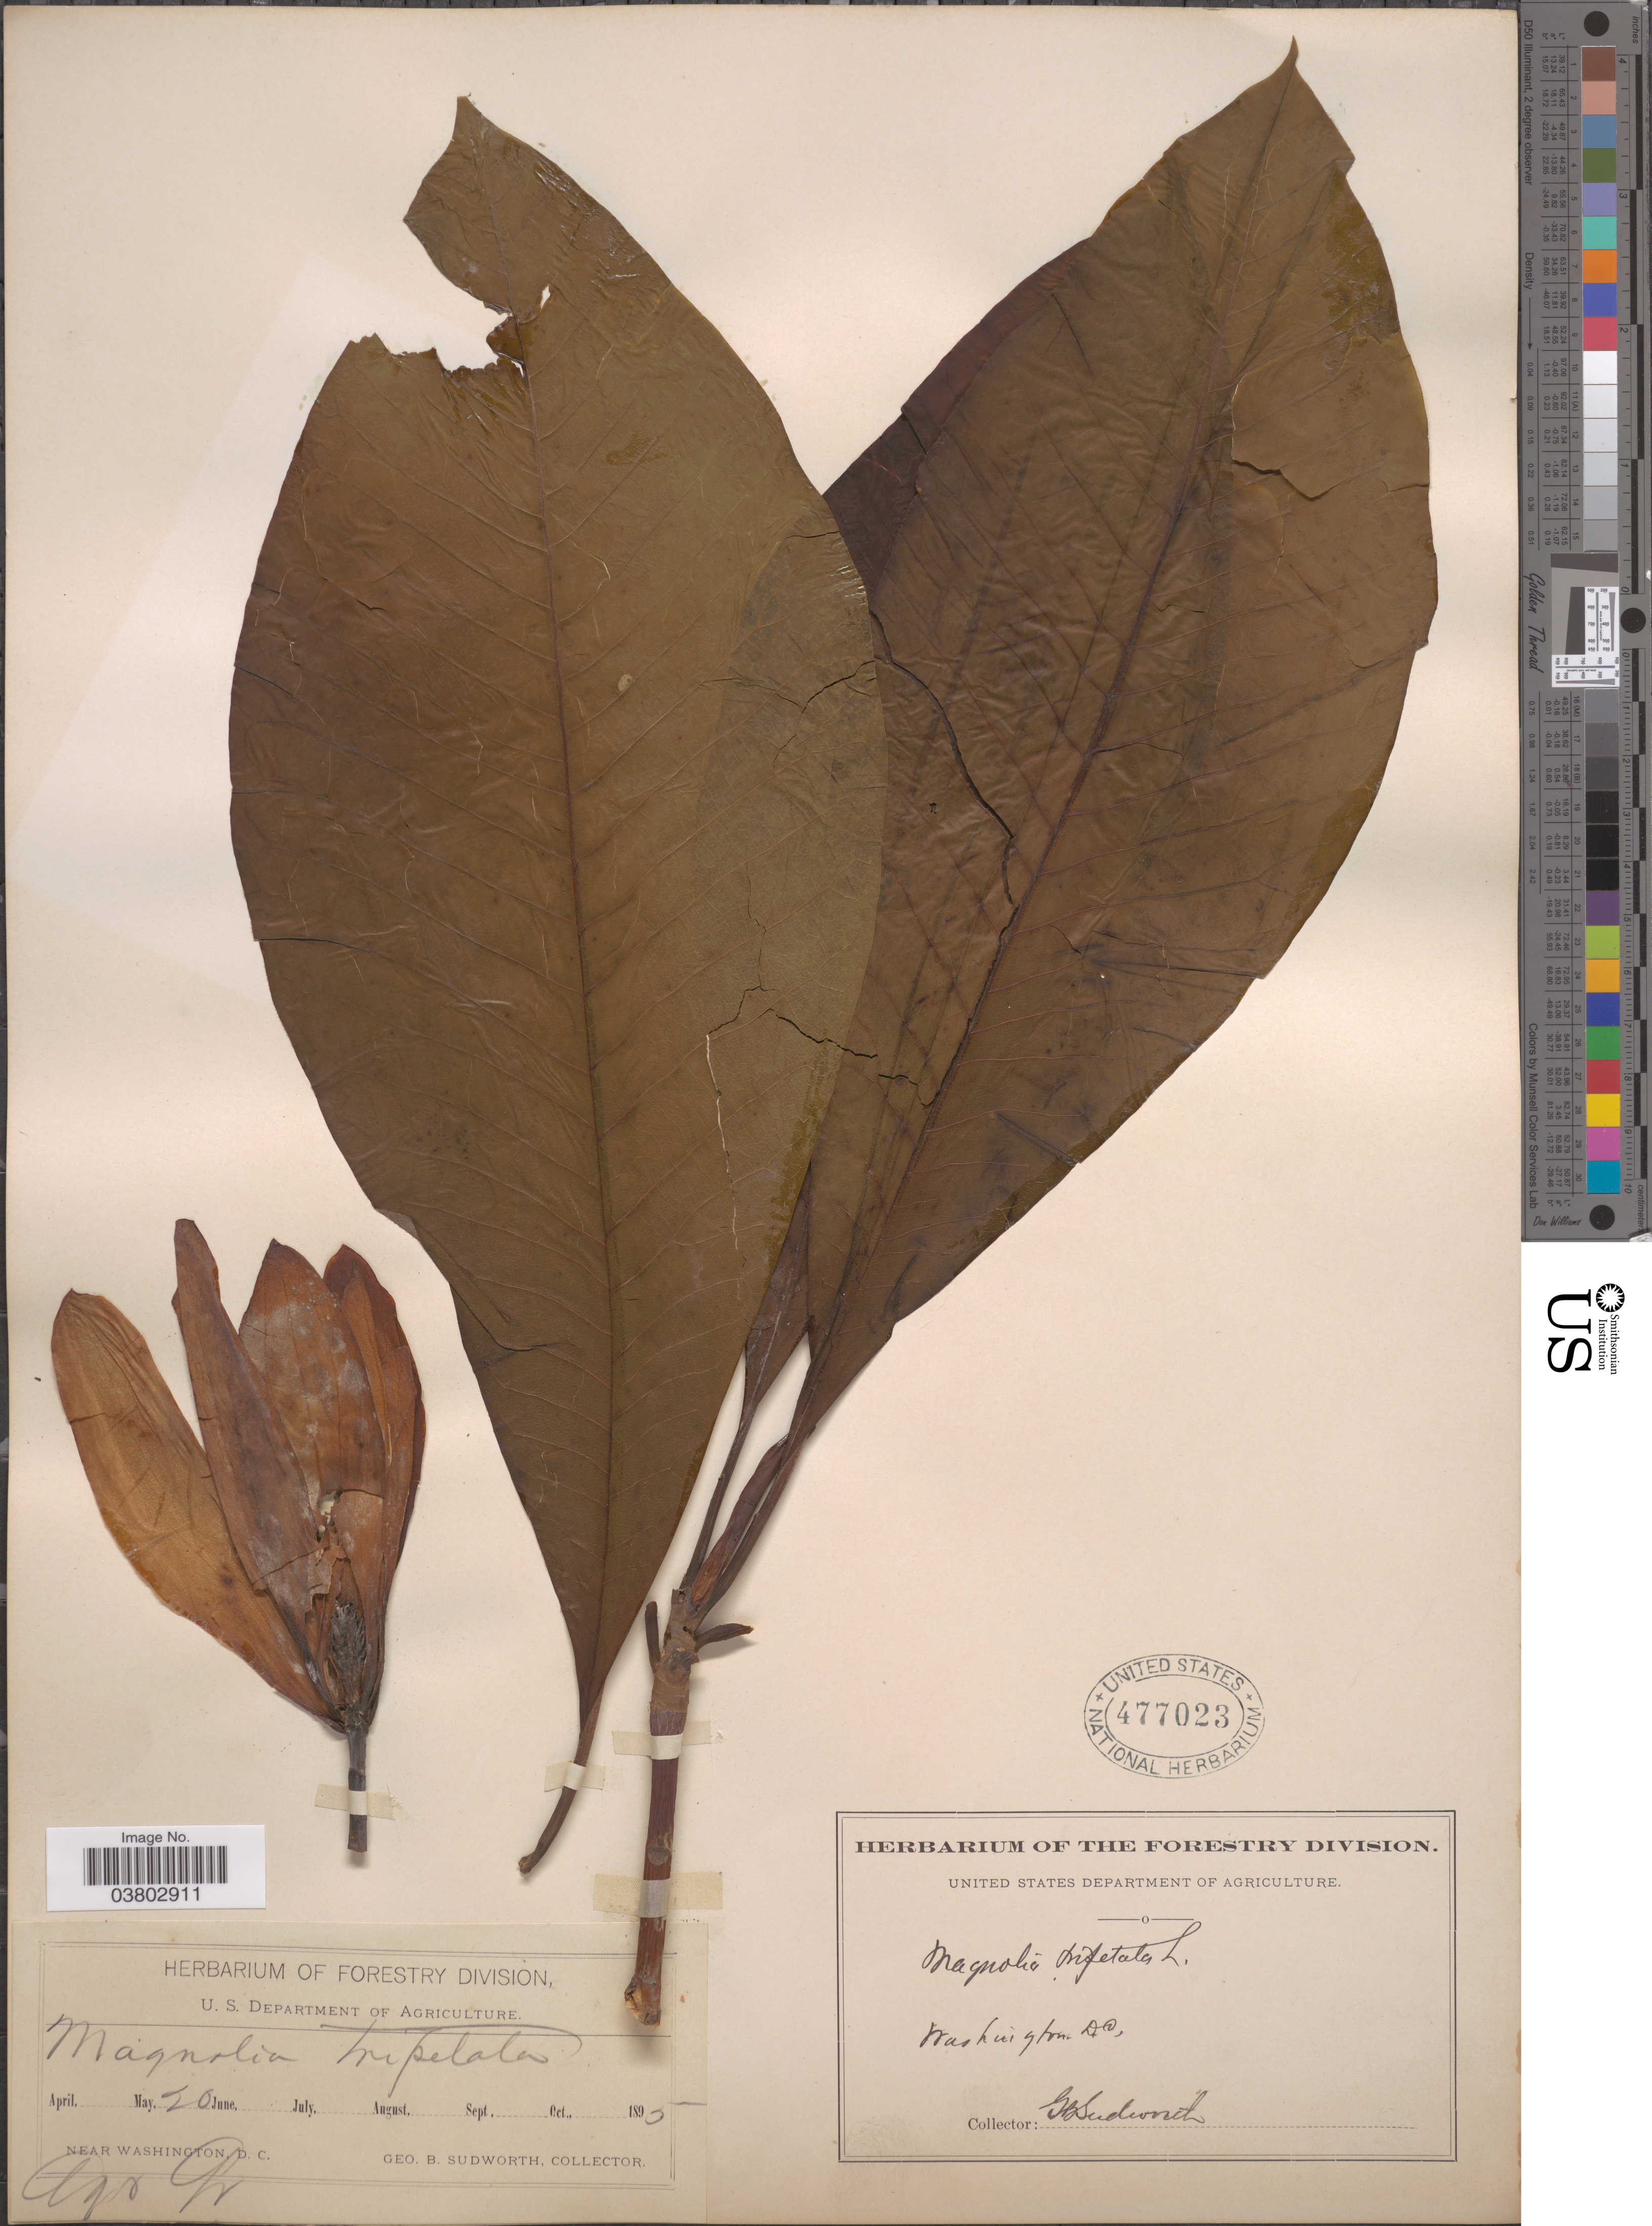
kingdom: Plantae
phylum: Tracheophyta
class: Magnoliopsida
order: Magnoliales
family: Magnoliaceae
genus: Magnolia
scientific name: Magnolia tripetala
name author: L.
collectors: G. B. Sudworth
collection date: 1895-05-20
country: United States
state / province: District of Columbia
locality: Near Washington.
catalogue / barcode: US 477023